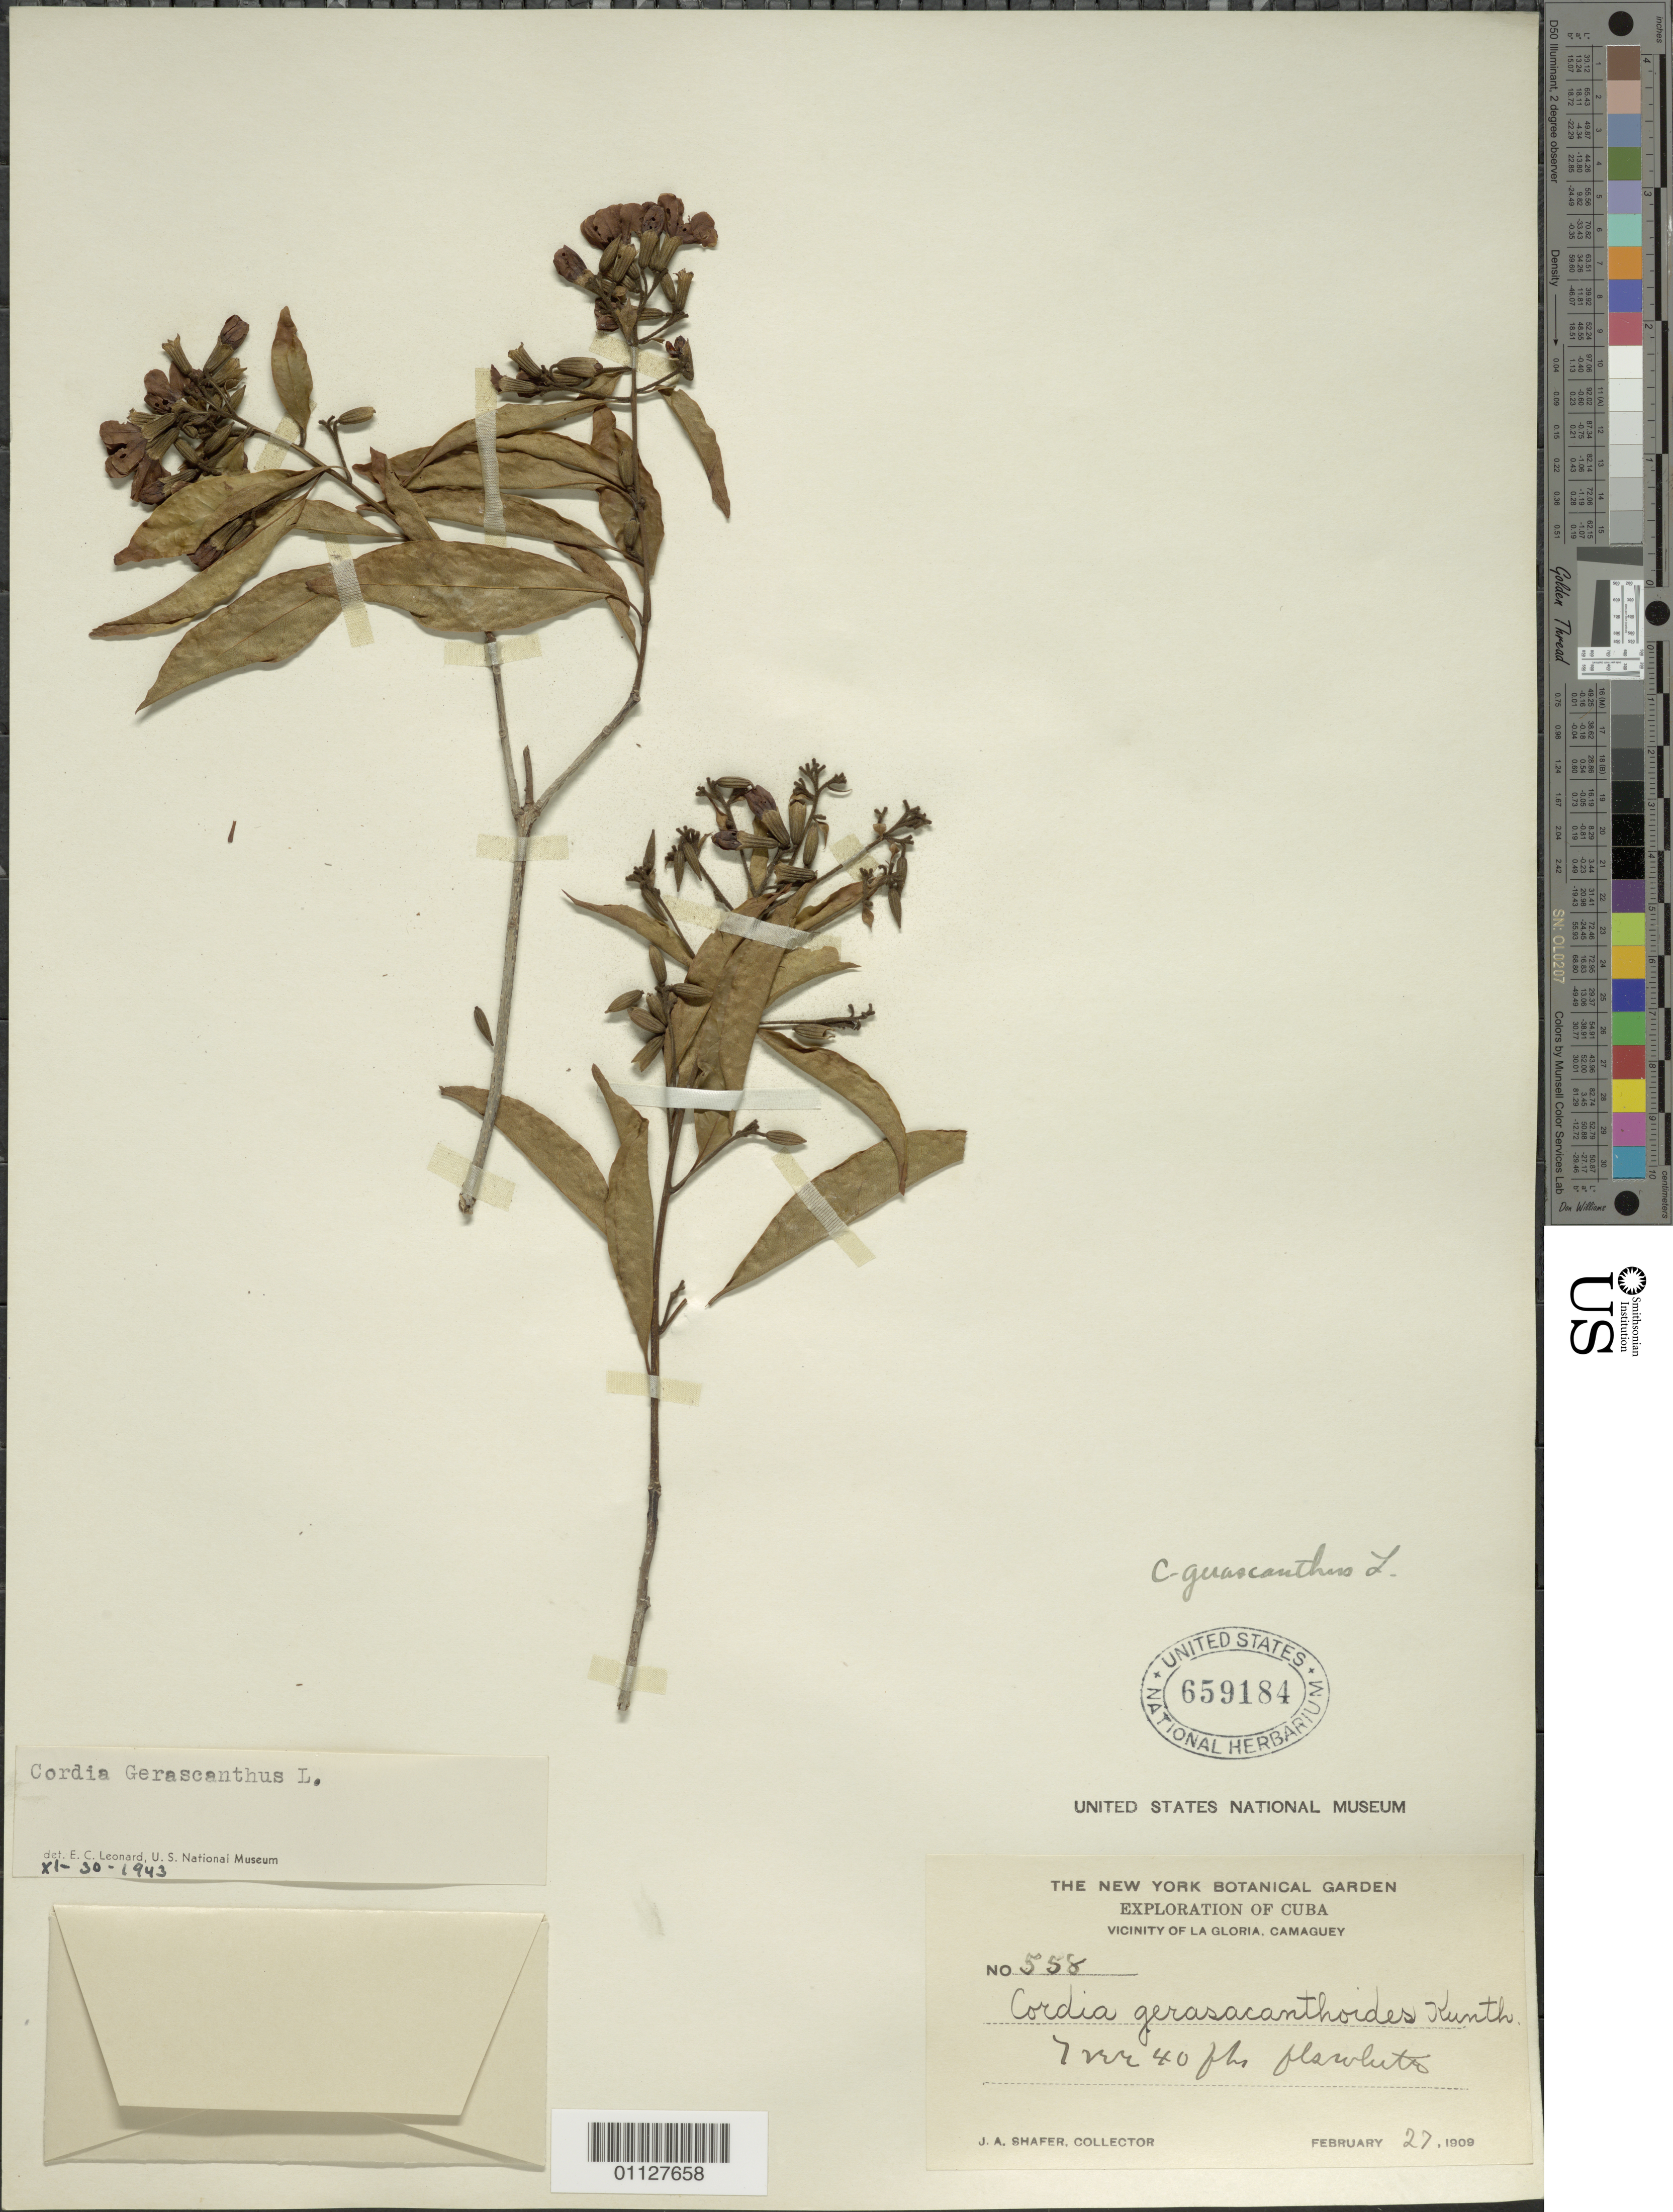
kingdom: Plantae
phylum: Tracheophyta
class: Magnoliopsida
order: Boraginales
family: Cordiaceae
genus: Cordia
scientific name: Cordia gerascanthus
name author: L.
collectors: J. A. Shafer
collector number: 558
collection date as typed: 27 Feb 1909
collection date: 1909-02-27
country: Cuba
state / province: Camagüey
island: Cuba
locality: Vicinity of La Gloria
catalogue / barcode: US 659184